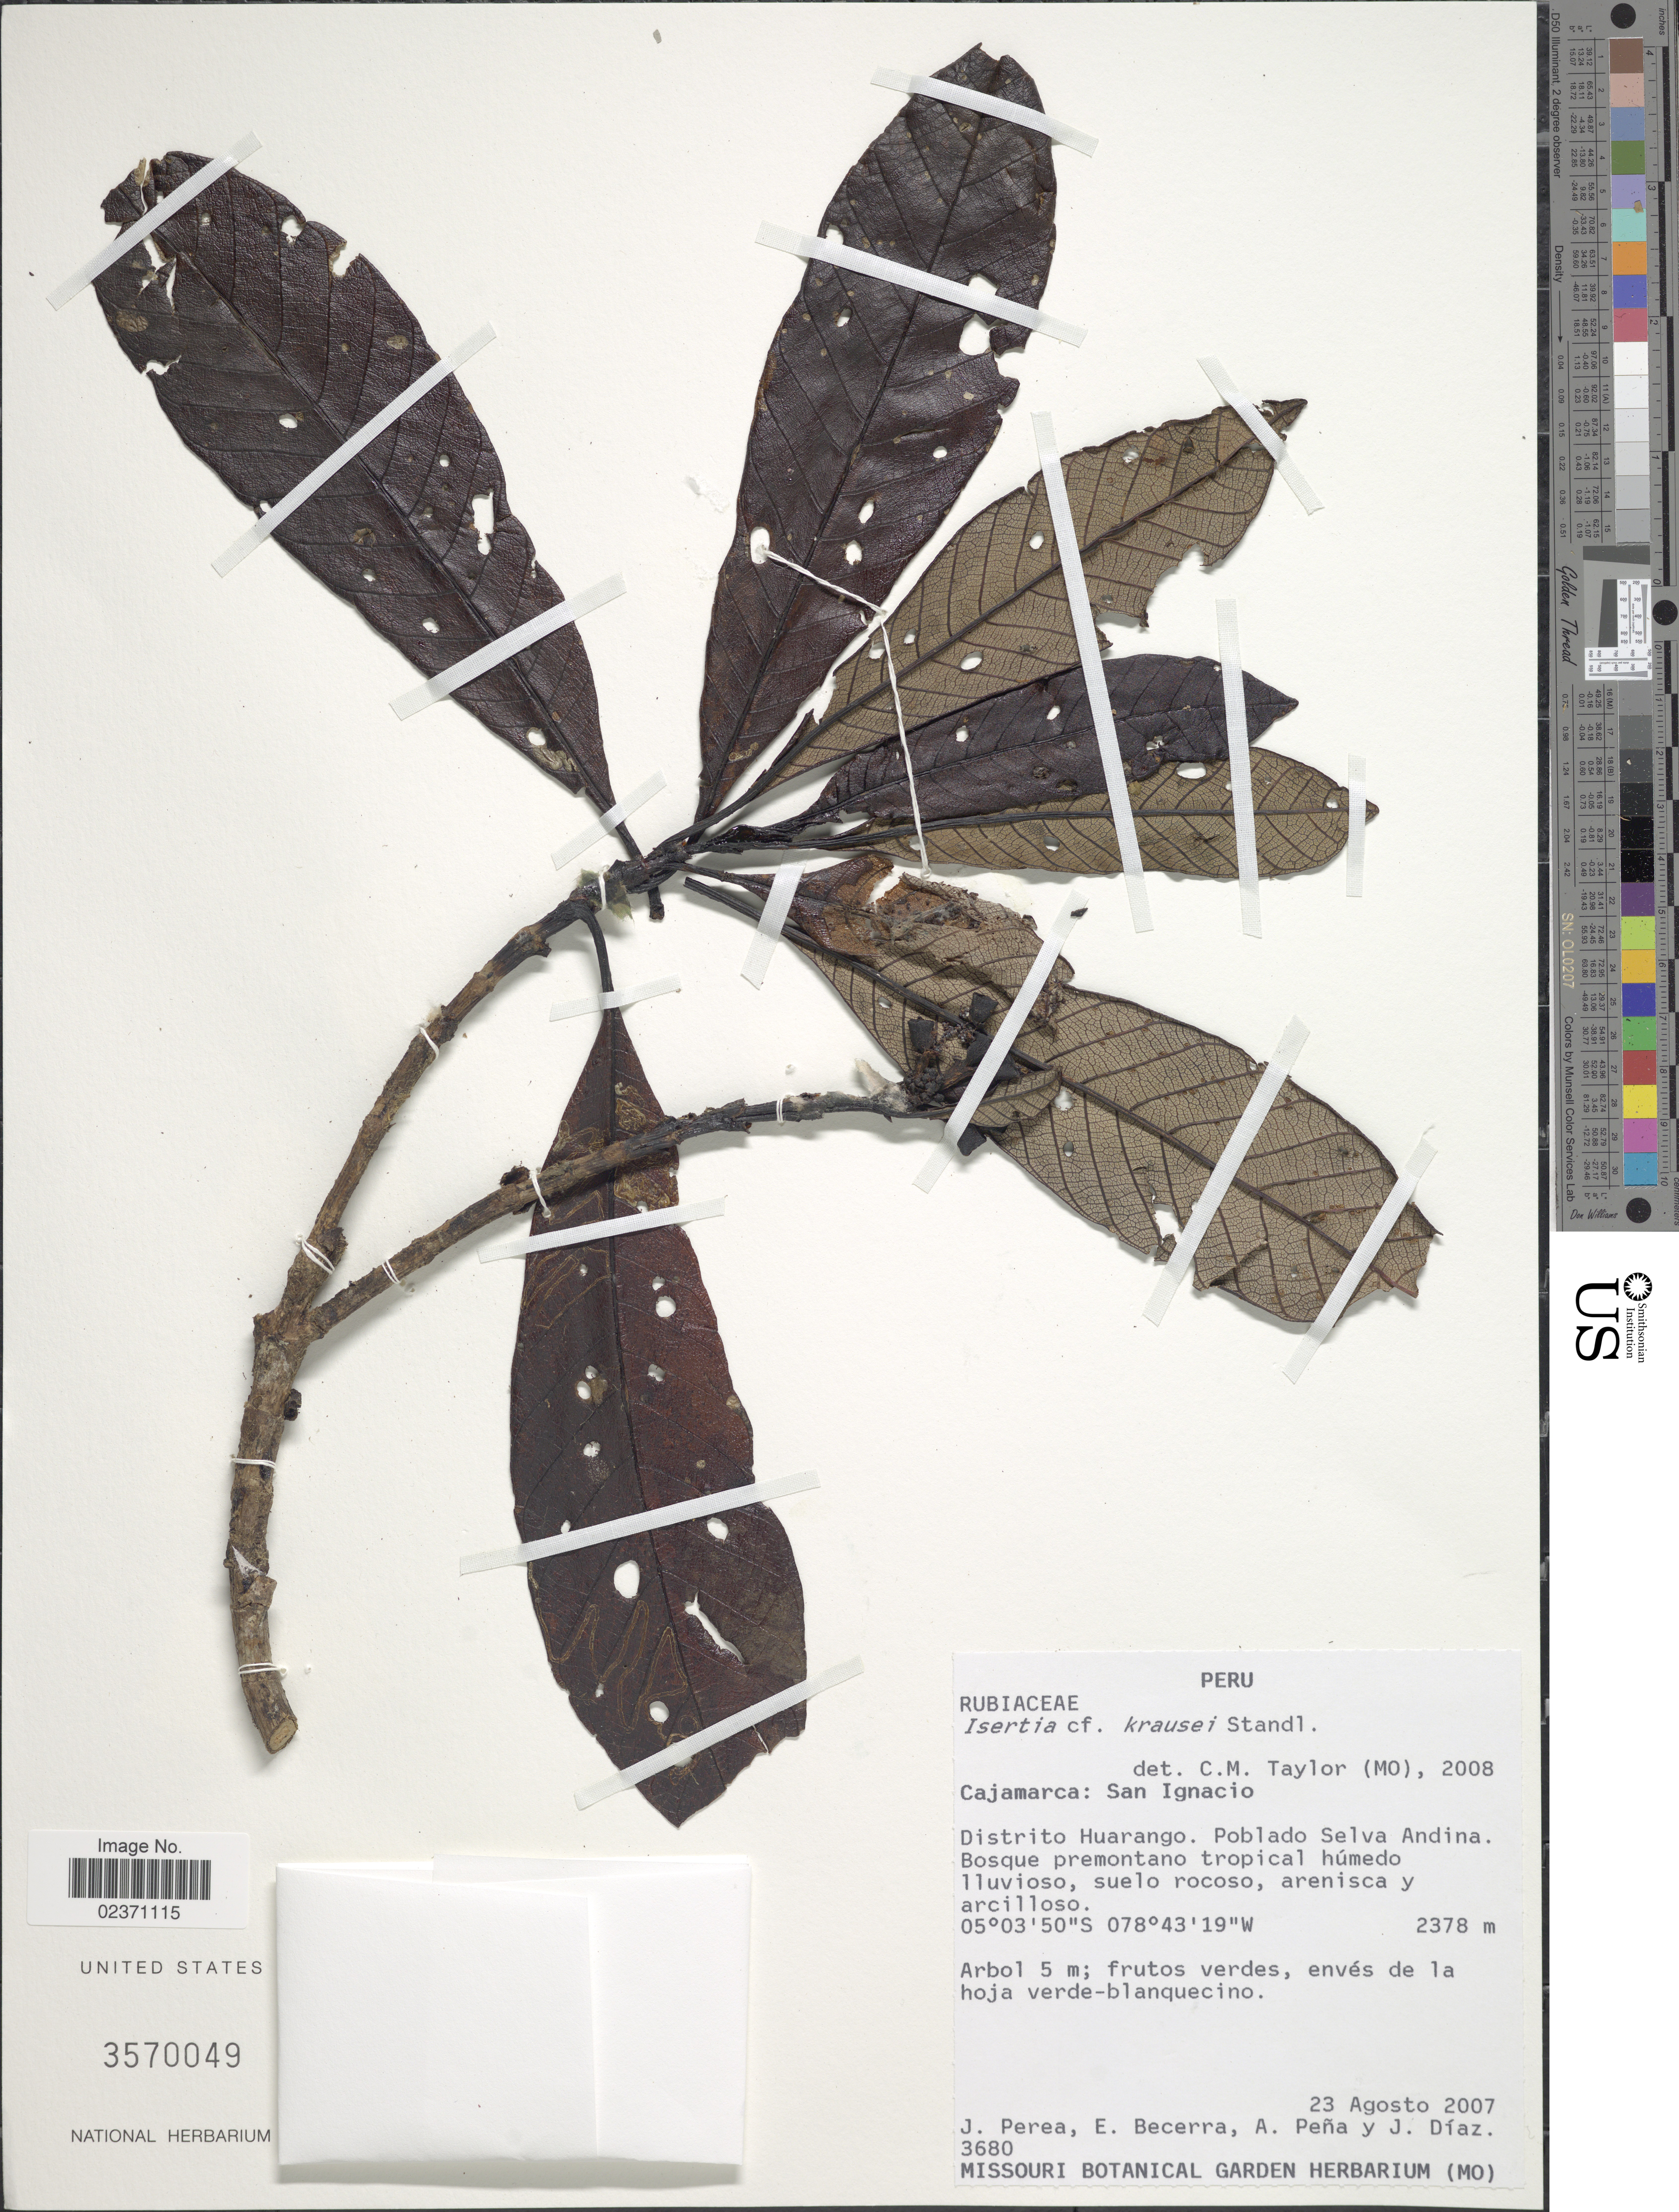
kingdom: Plantae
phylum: Tracheophyta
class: Magnoliopsida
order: Gentianales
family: Rubiaceae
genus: Isertia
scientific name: Isertia krausei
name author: Standl.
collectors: J. Perea, E. Becerra, A. Peña & J. Diaz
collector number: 3680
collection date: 2007-08-23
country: Peru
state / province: Cajamarca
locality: San Ignacio. Distrito Huarango. Poblado Selva Andina.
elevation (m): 2378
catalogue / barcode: US 3570049